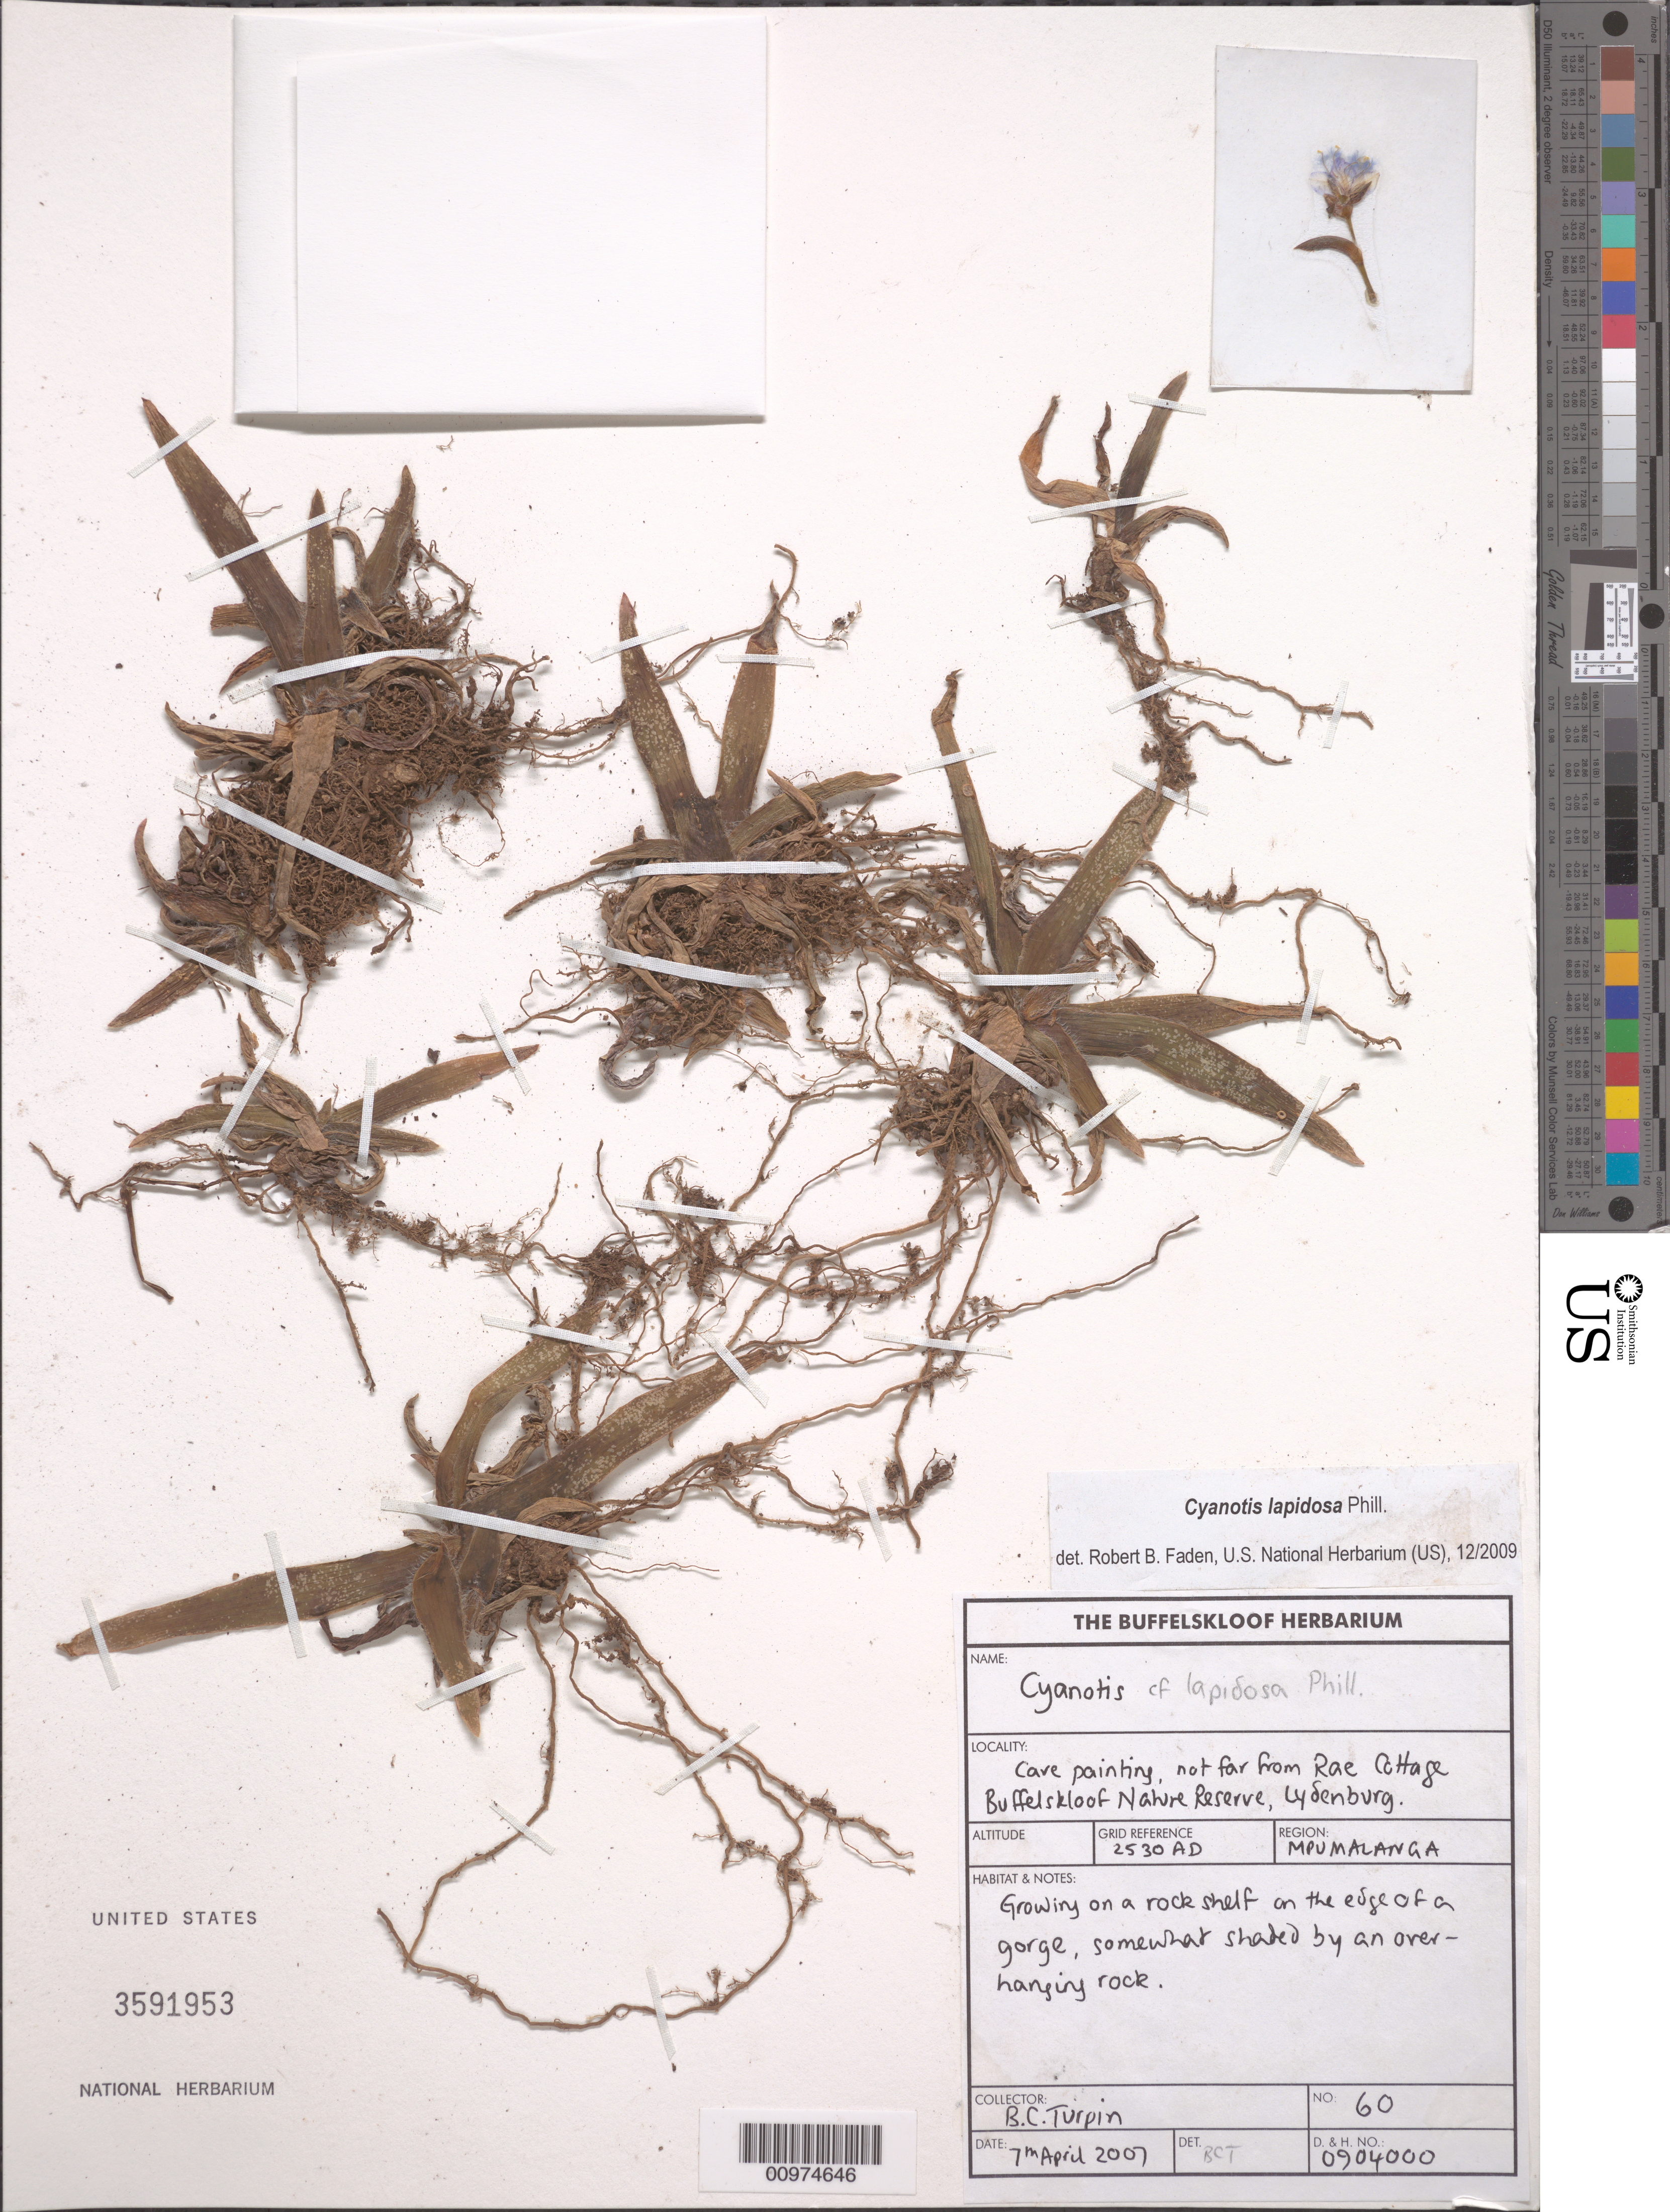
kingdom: Plantae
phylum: Tracheophyta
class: Liliopsida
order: Commelinales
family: Commelinaceae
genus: Cyanotis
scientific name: Cyanotis lapidosa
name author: E. Phillips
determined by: Faden, Robert B., (US), Smithsonian Institution - National Museum of Natural History (UNITED STATES)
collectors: B. C. Turpin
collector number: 60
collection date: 2007-04-07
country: South Africa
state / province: Mpumalanga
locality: Transvaal. Lydenburg. Cave painting, not far from Rae Cottage Buffelskloof Nature Reserve.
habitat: Growing on a rock shelf on the edge of a gorge, somewhat shaded by an over-hanging rock.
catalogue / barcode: US 3591953